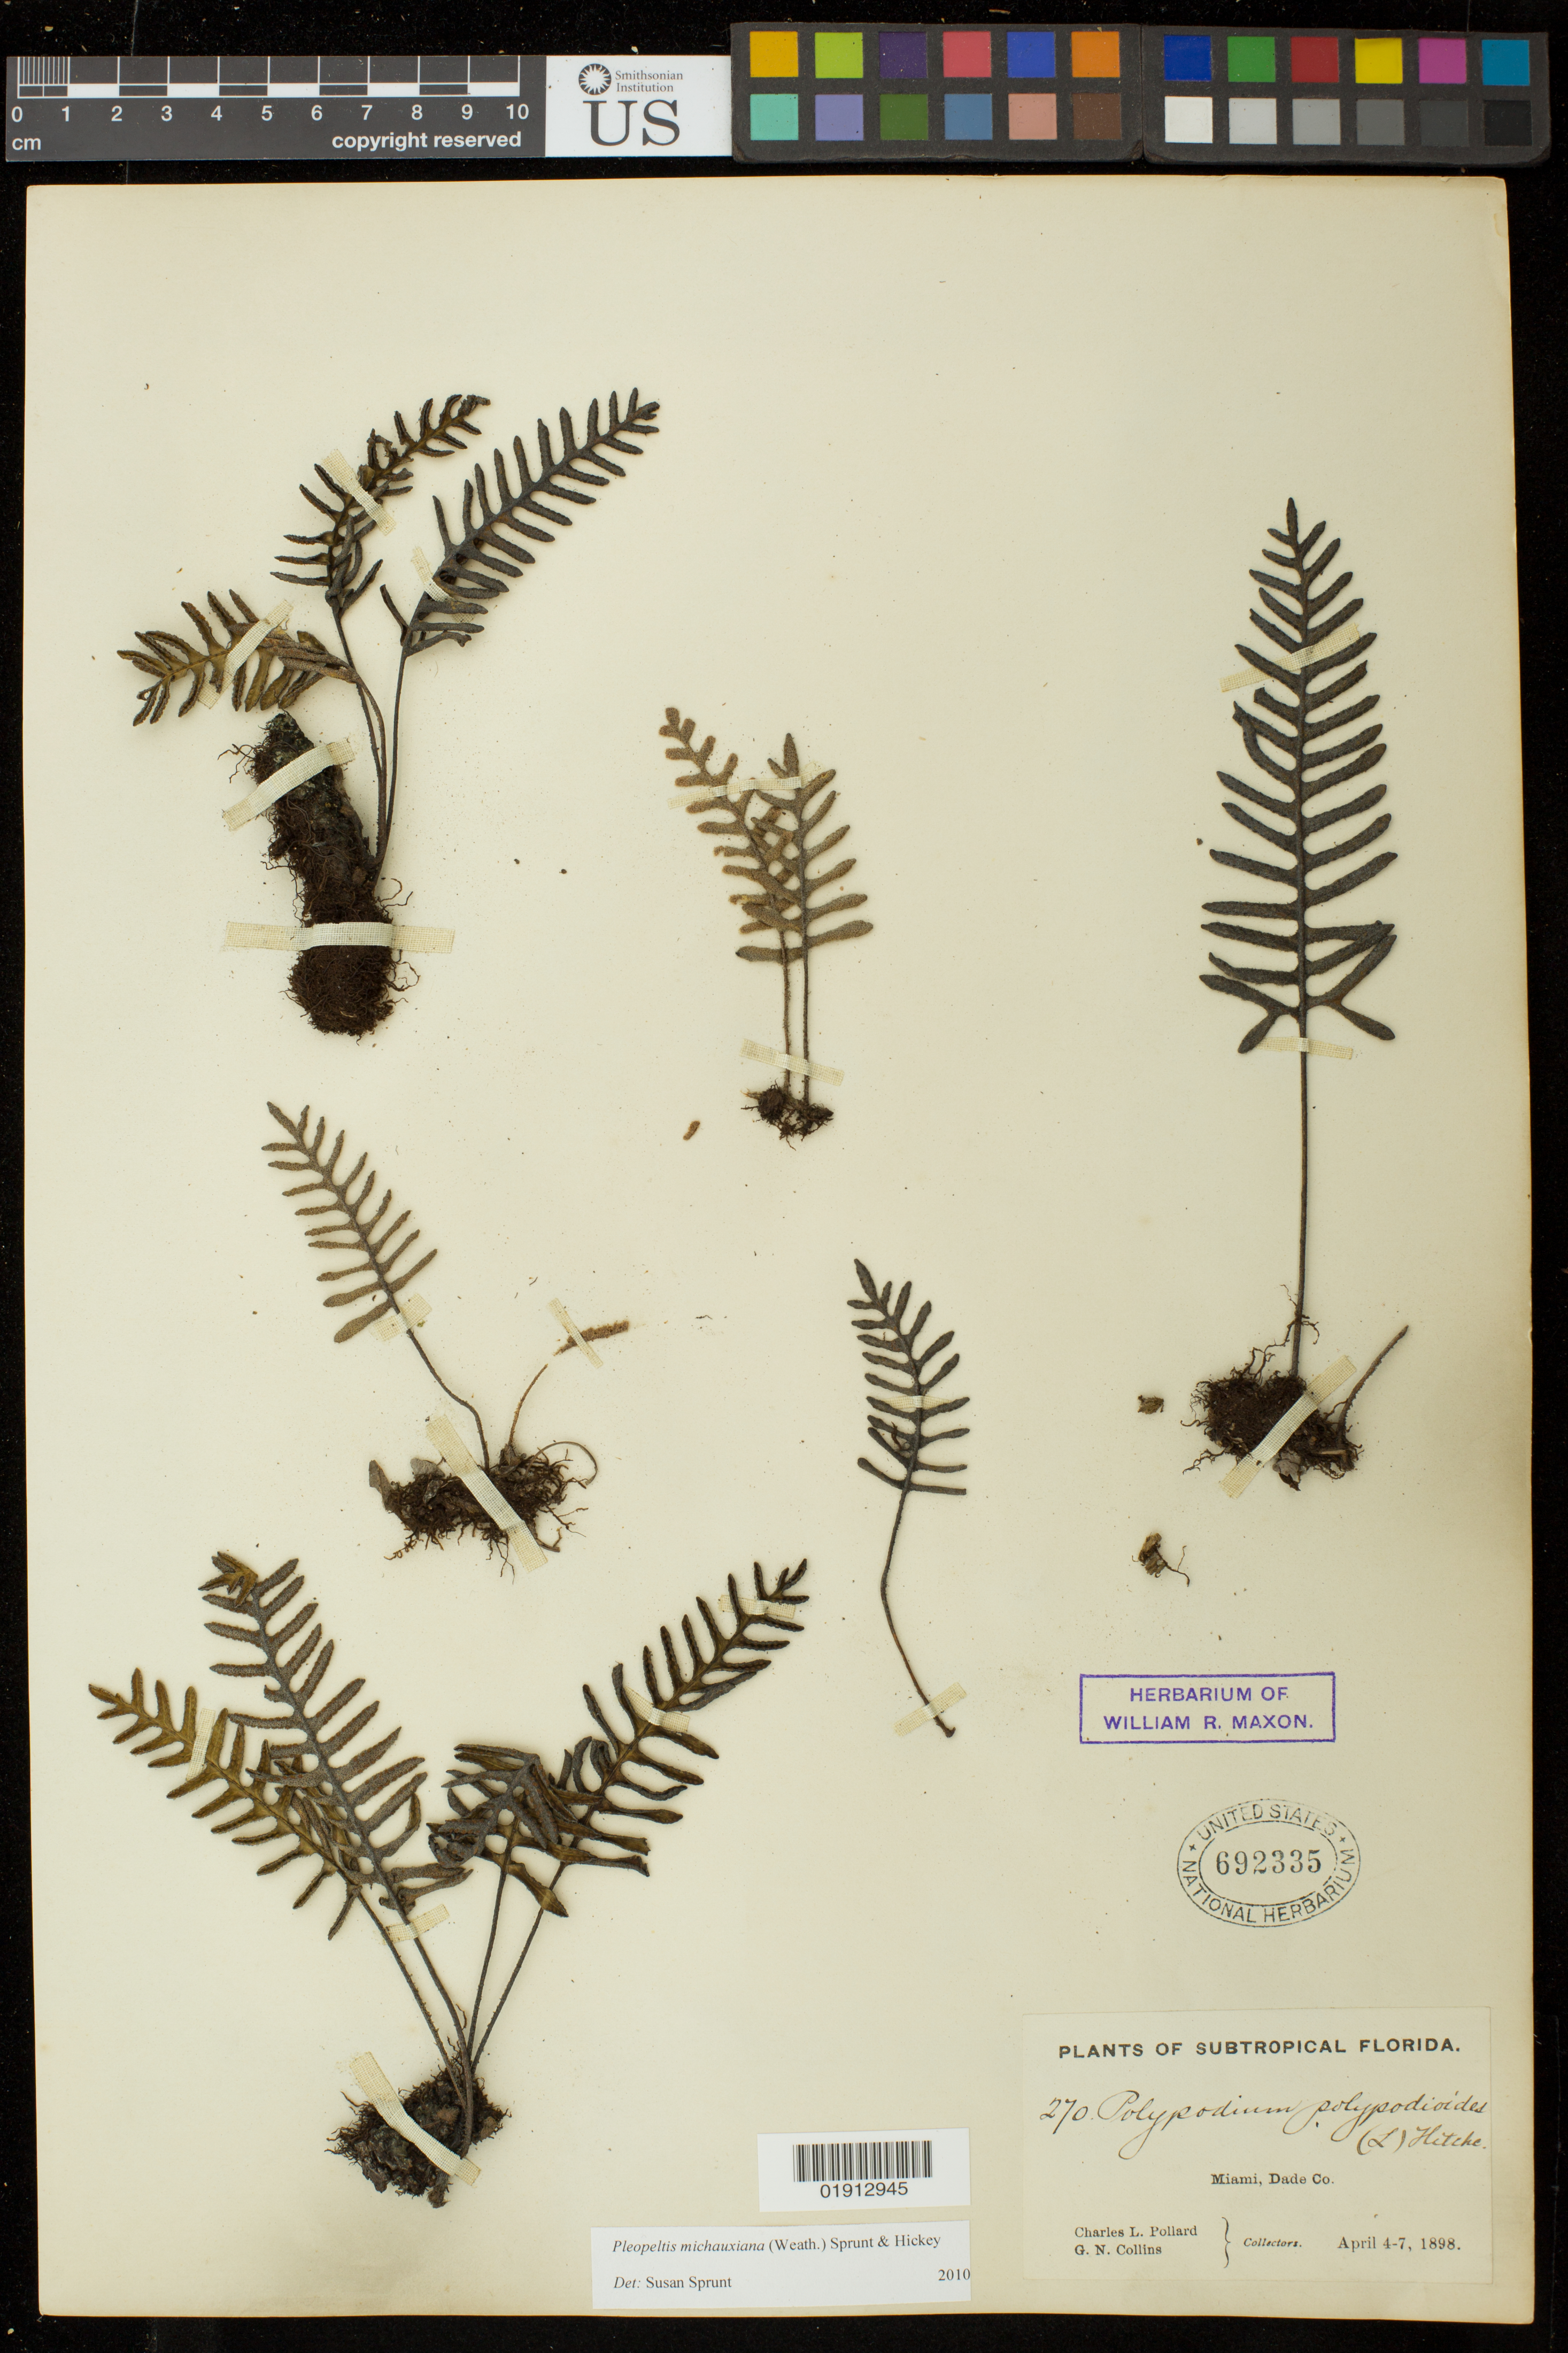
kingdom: Plantae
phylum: Tracheophyta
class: Polypodiopsida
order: Polypodiales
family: Polypodiaceae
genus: Pleopeltis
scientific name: Pleopeltis michauxiana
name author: (Weath.) Hickey & Sprunt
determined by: Sprunt, S. V.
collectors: C. L. Pollard & G. Collins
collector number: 270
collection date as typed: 04 Apr 1989 to 07 Apr 1898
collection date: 1898-04-04/1898-04-07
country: United States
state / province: Florida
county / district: Dade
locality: Miami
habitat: Subtropical Florida.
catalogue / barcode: US 692335